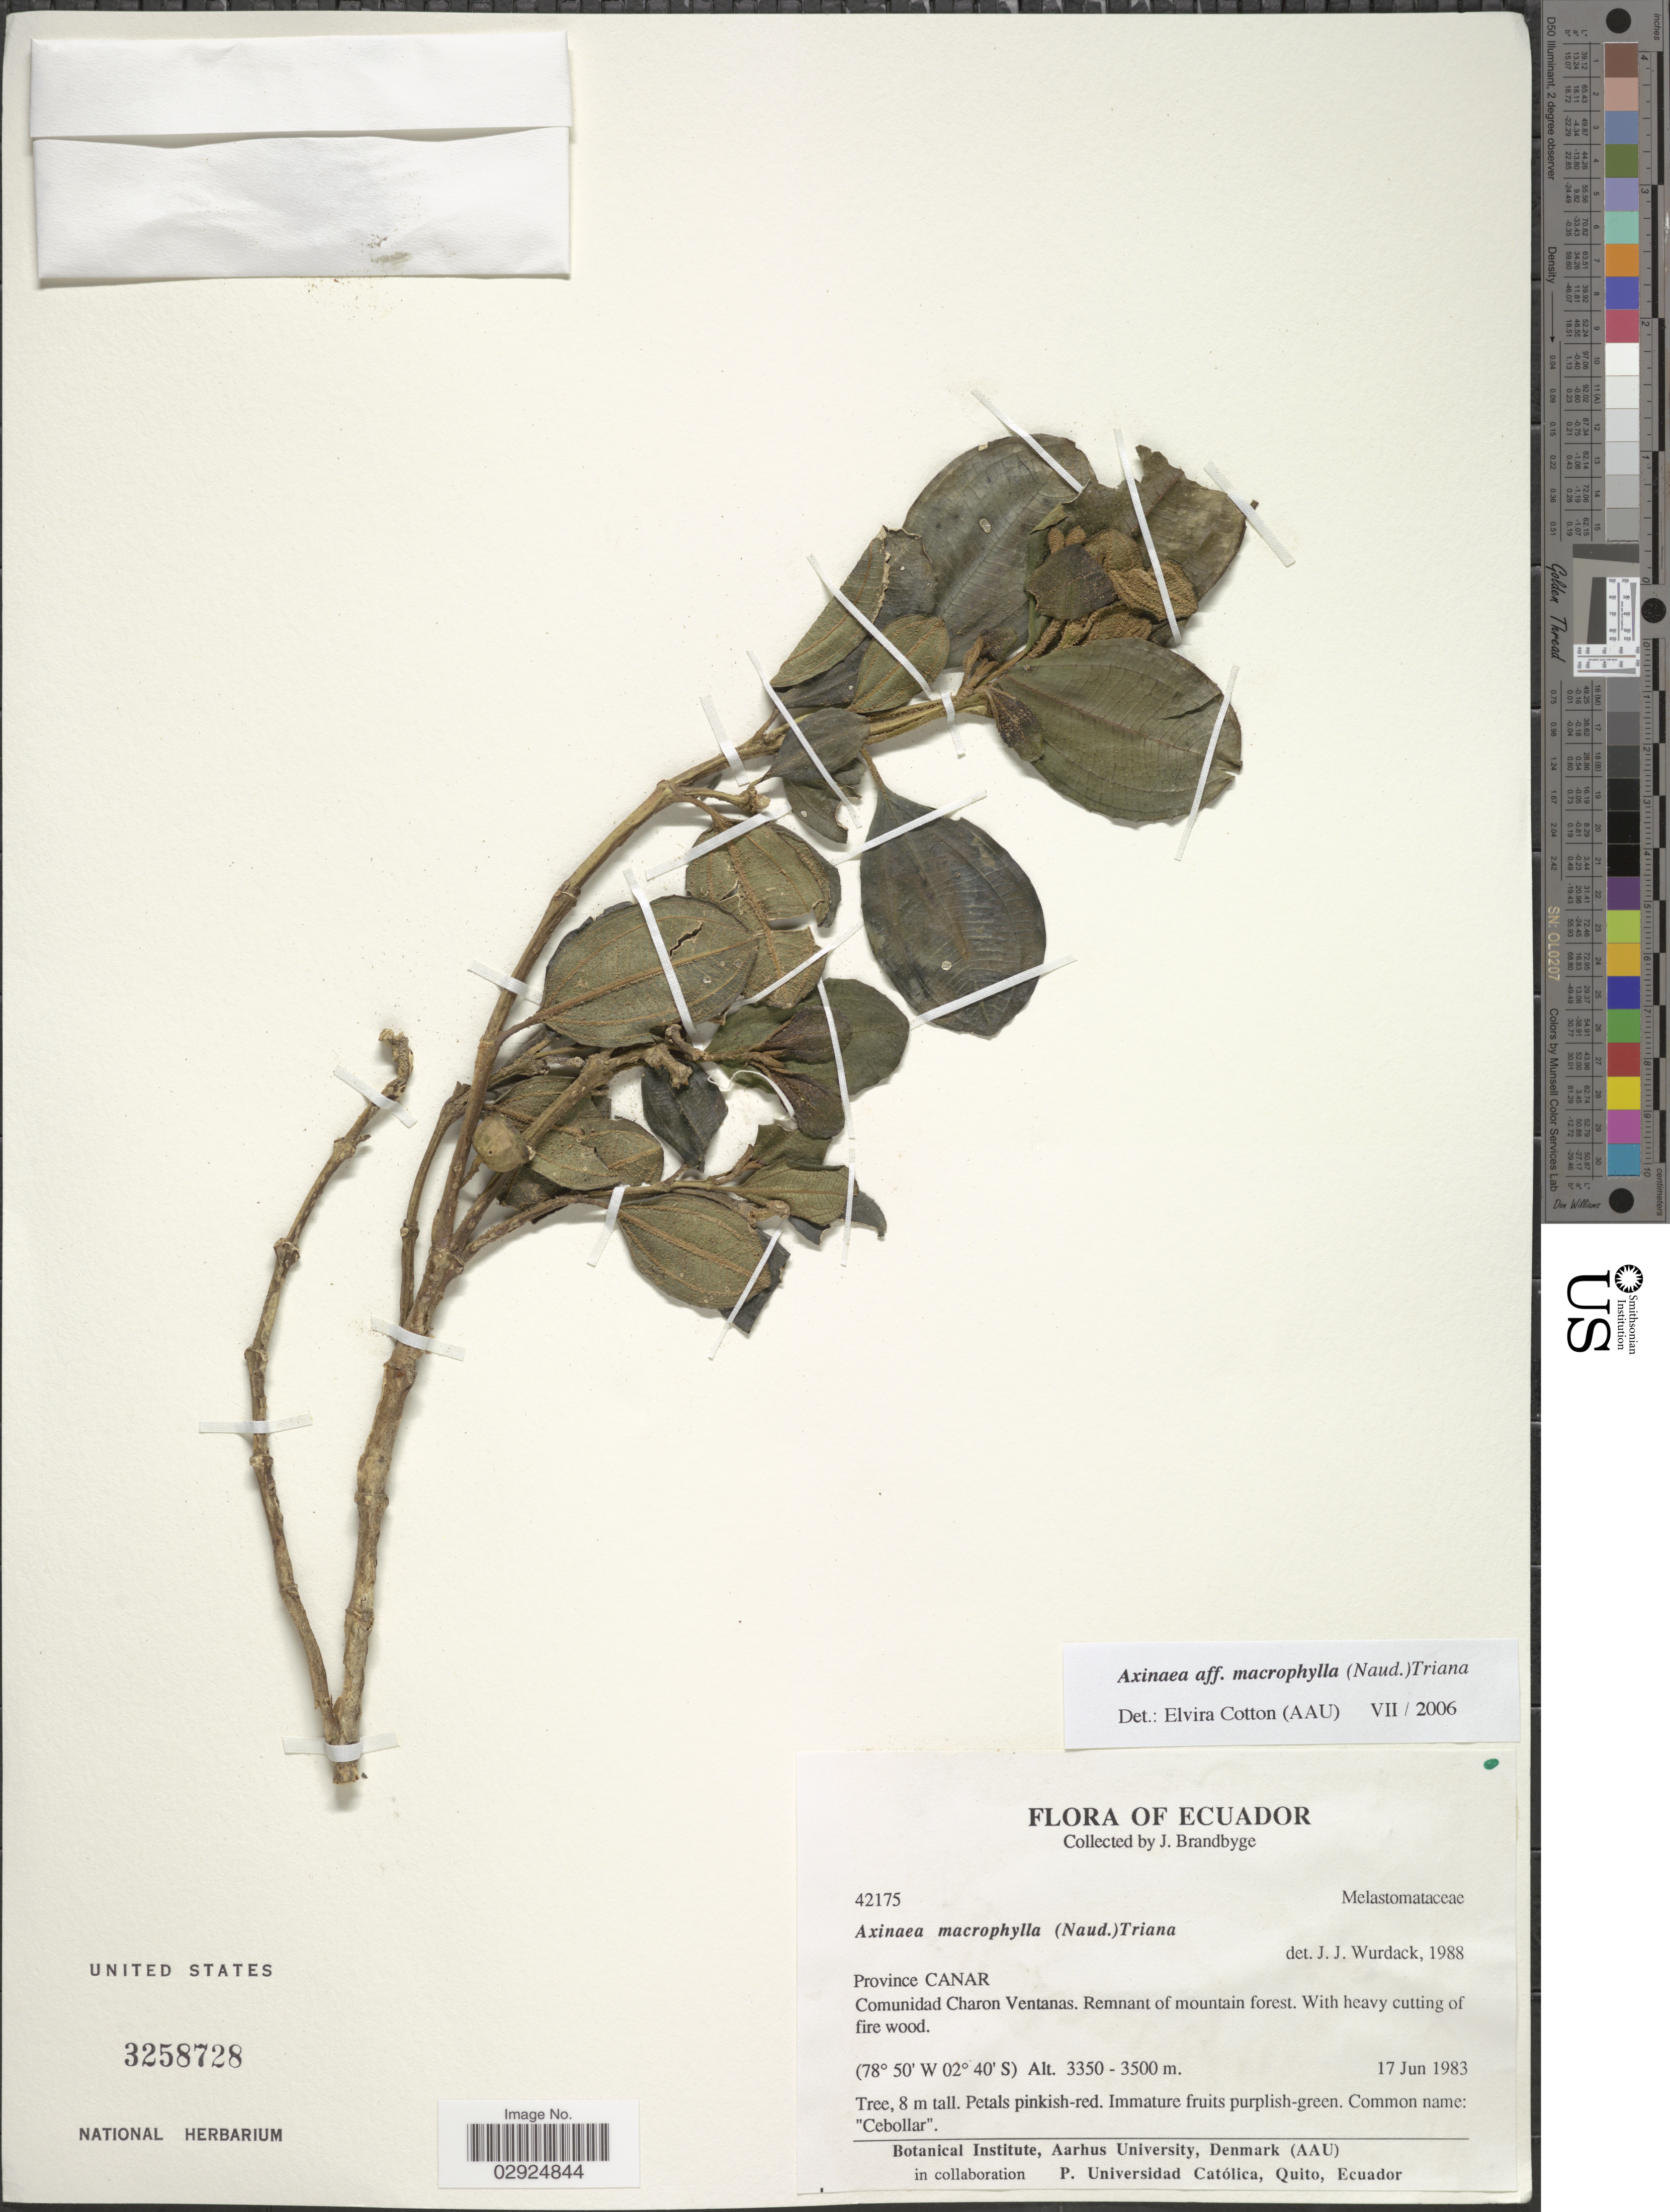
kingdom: Plantae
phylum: Tracheophyta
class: Magnoliopsida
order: Myrtales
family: Melastomataceae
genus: Axinaea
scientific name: Axinaea macrophylla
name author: (Naudin) Triana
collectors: J. Brandbyge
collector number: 42175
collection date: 1983-06-17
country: Ecuador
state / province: Cañar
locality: Province Canar. Comunidad Charon Ventanas.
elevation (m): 3350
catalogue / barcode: US 3258728